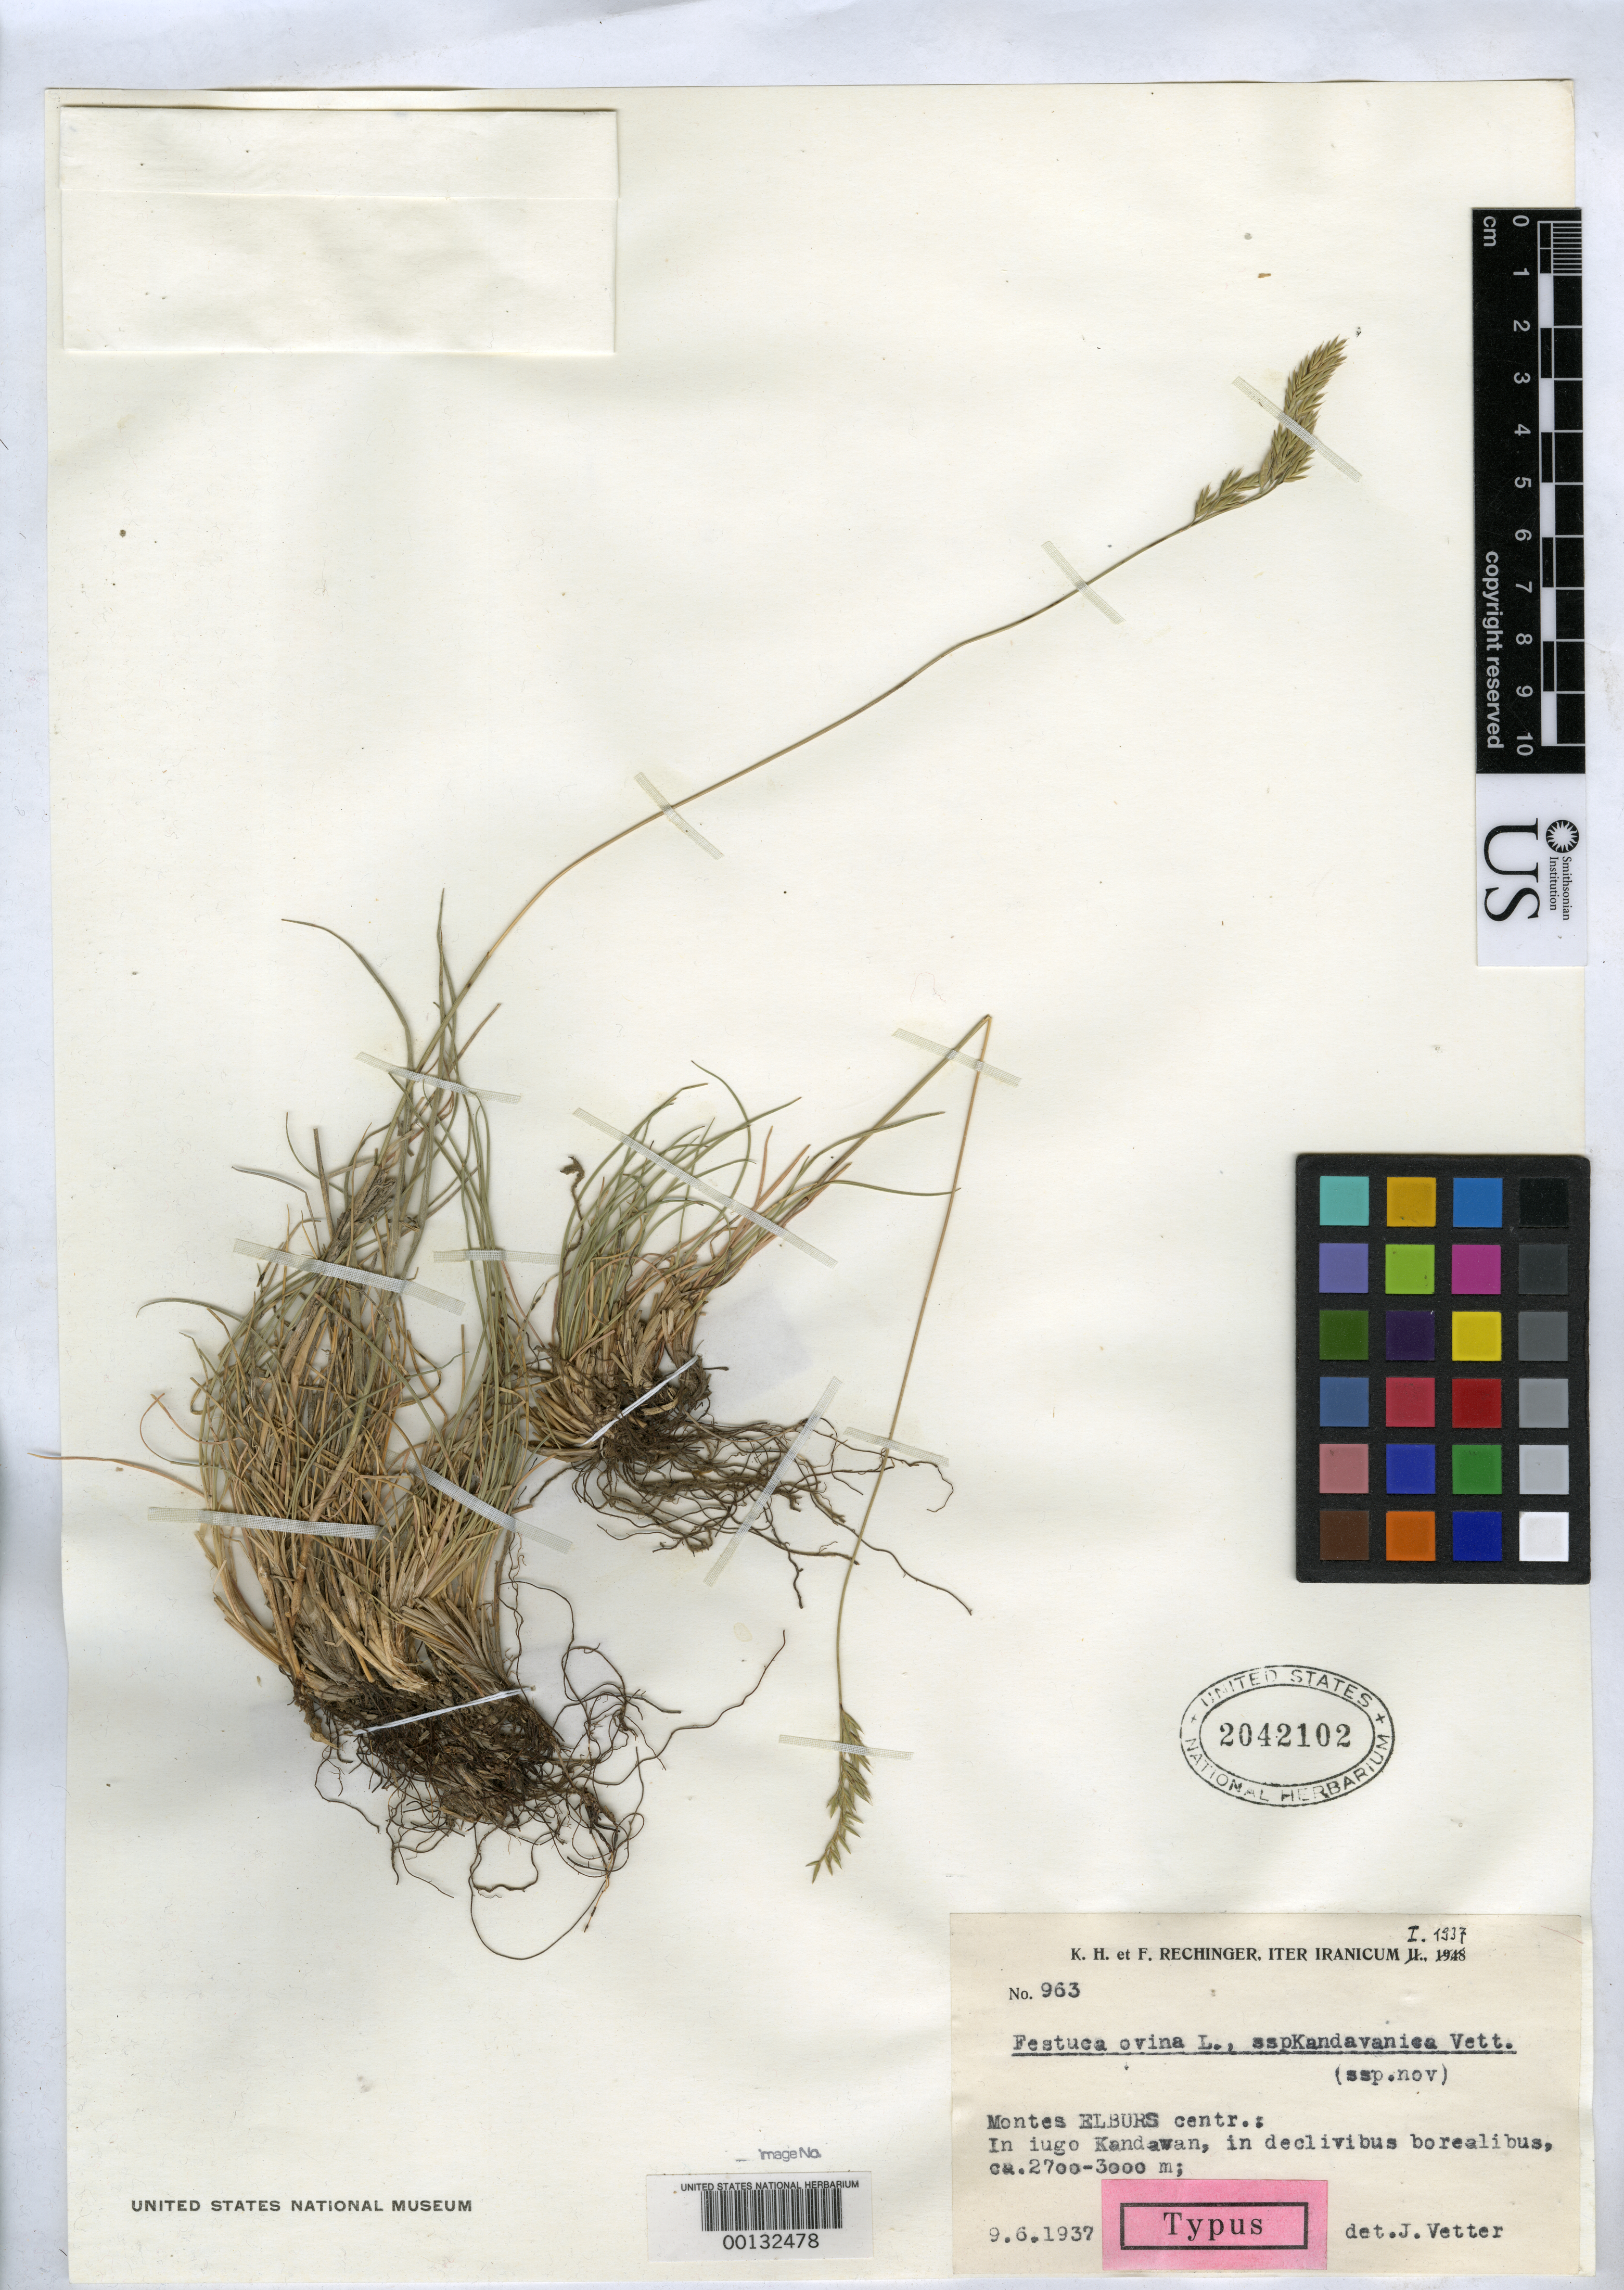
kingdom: Plantae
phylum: Tracheophyta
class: Liliopsida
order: Poales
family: Poaceae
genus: Festuca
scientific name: Festuca ovina subsp. kandawanica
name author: Vetter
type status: Isotype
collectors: K. H. Rechinger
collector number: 963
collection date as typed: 09 Jun 1937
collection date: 1937-06-09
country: Iran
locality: Central Elbruz Mountains, Kandawan Pass.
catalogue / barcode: US 2042102